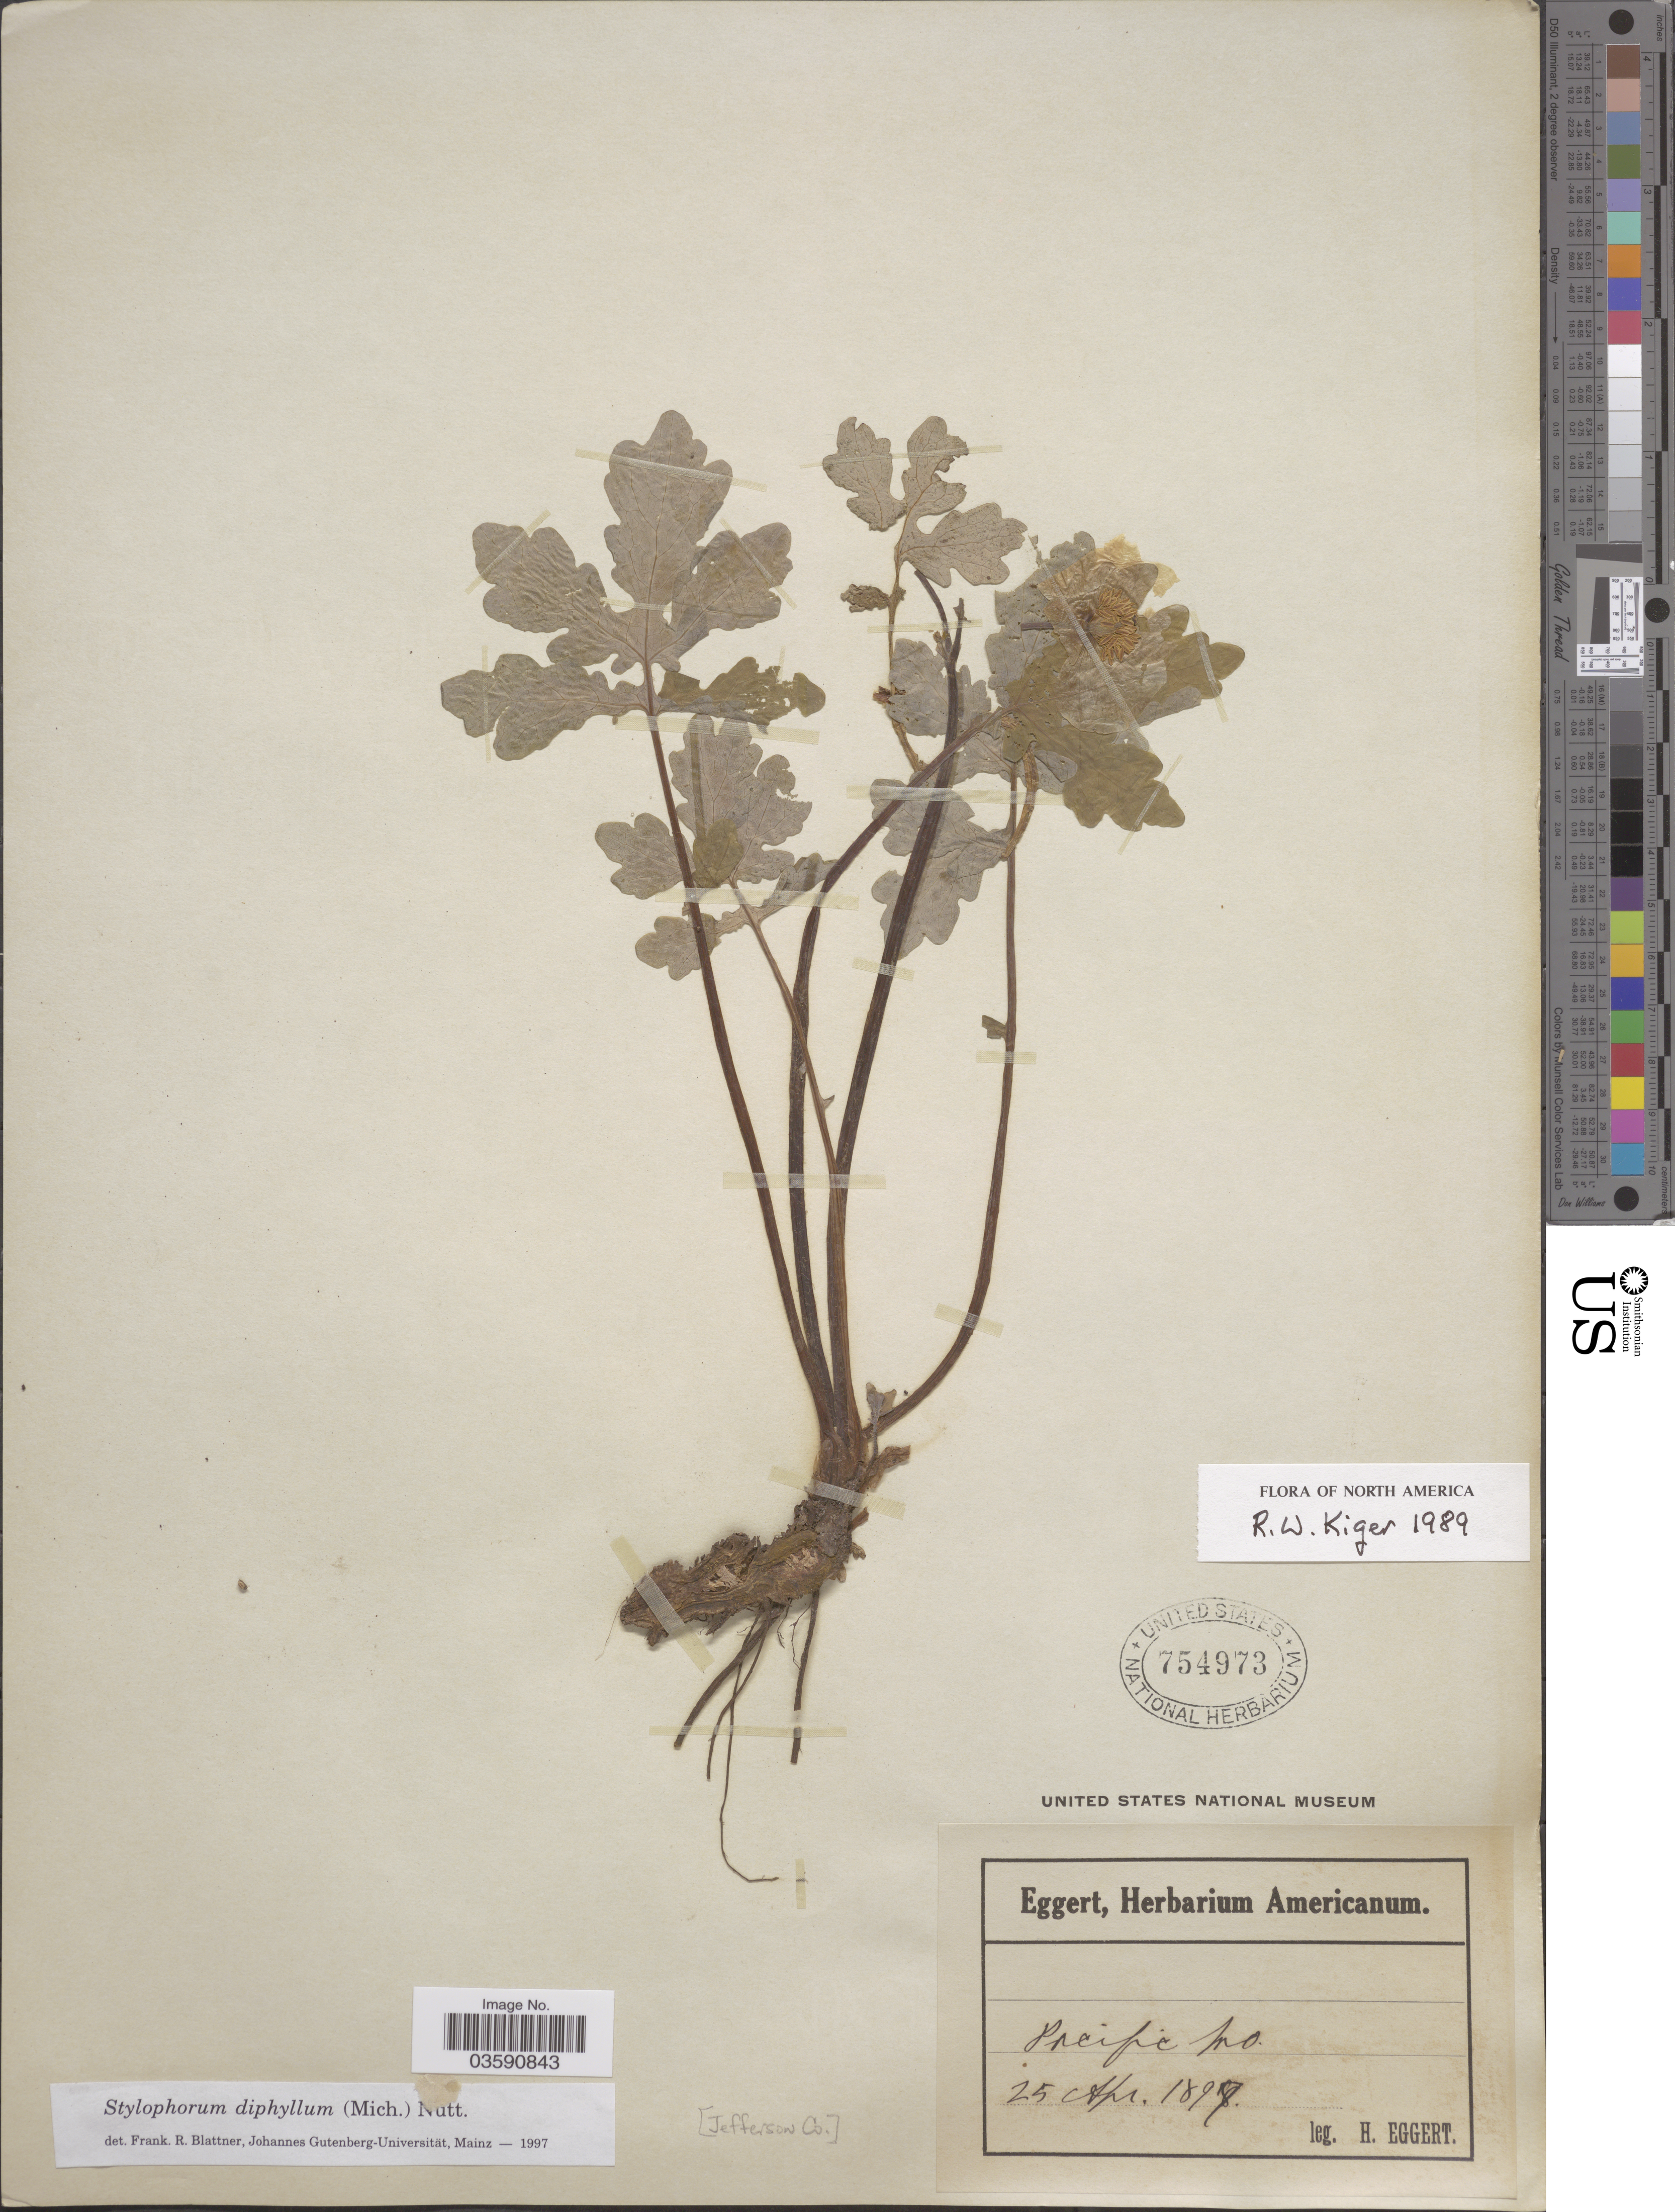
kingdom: Plantae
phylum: Tracheophyta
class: Magnoliopsida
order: Ranunculales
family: Papaveraceae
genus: Stylophorum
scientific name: Stylophorum diphyllum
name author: (Michx.) Nutt.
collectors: H. Eggert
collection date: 1897-04-25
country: United States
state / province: Missouri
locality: Pacific Mo. [Jefferson Co.].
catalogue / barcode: US 754973